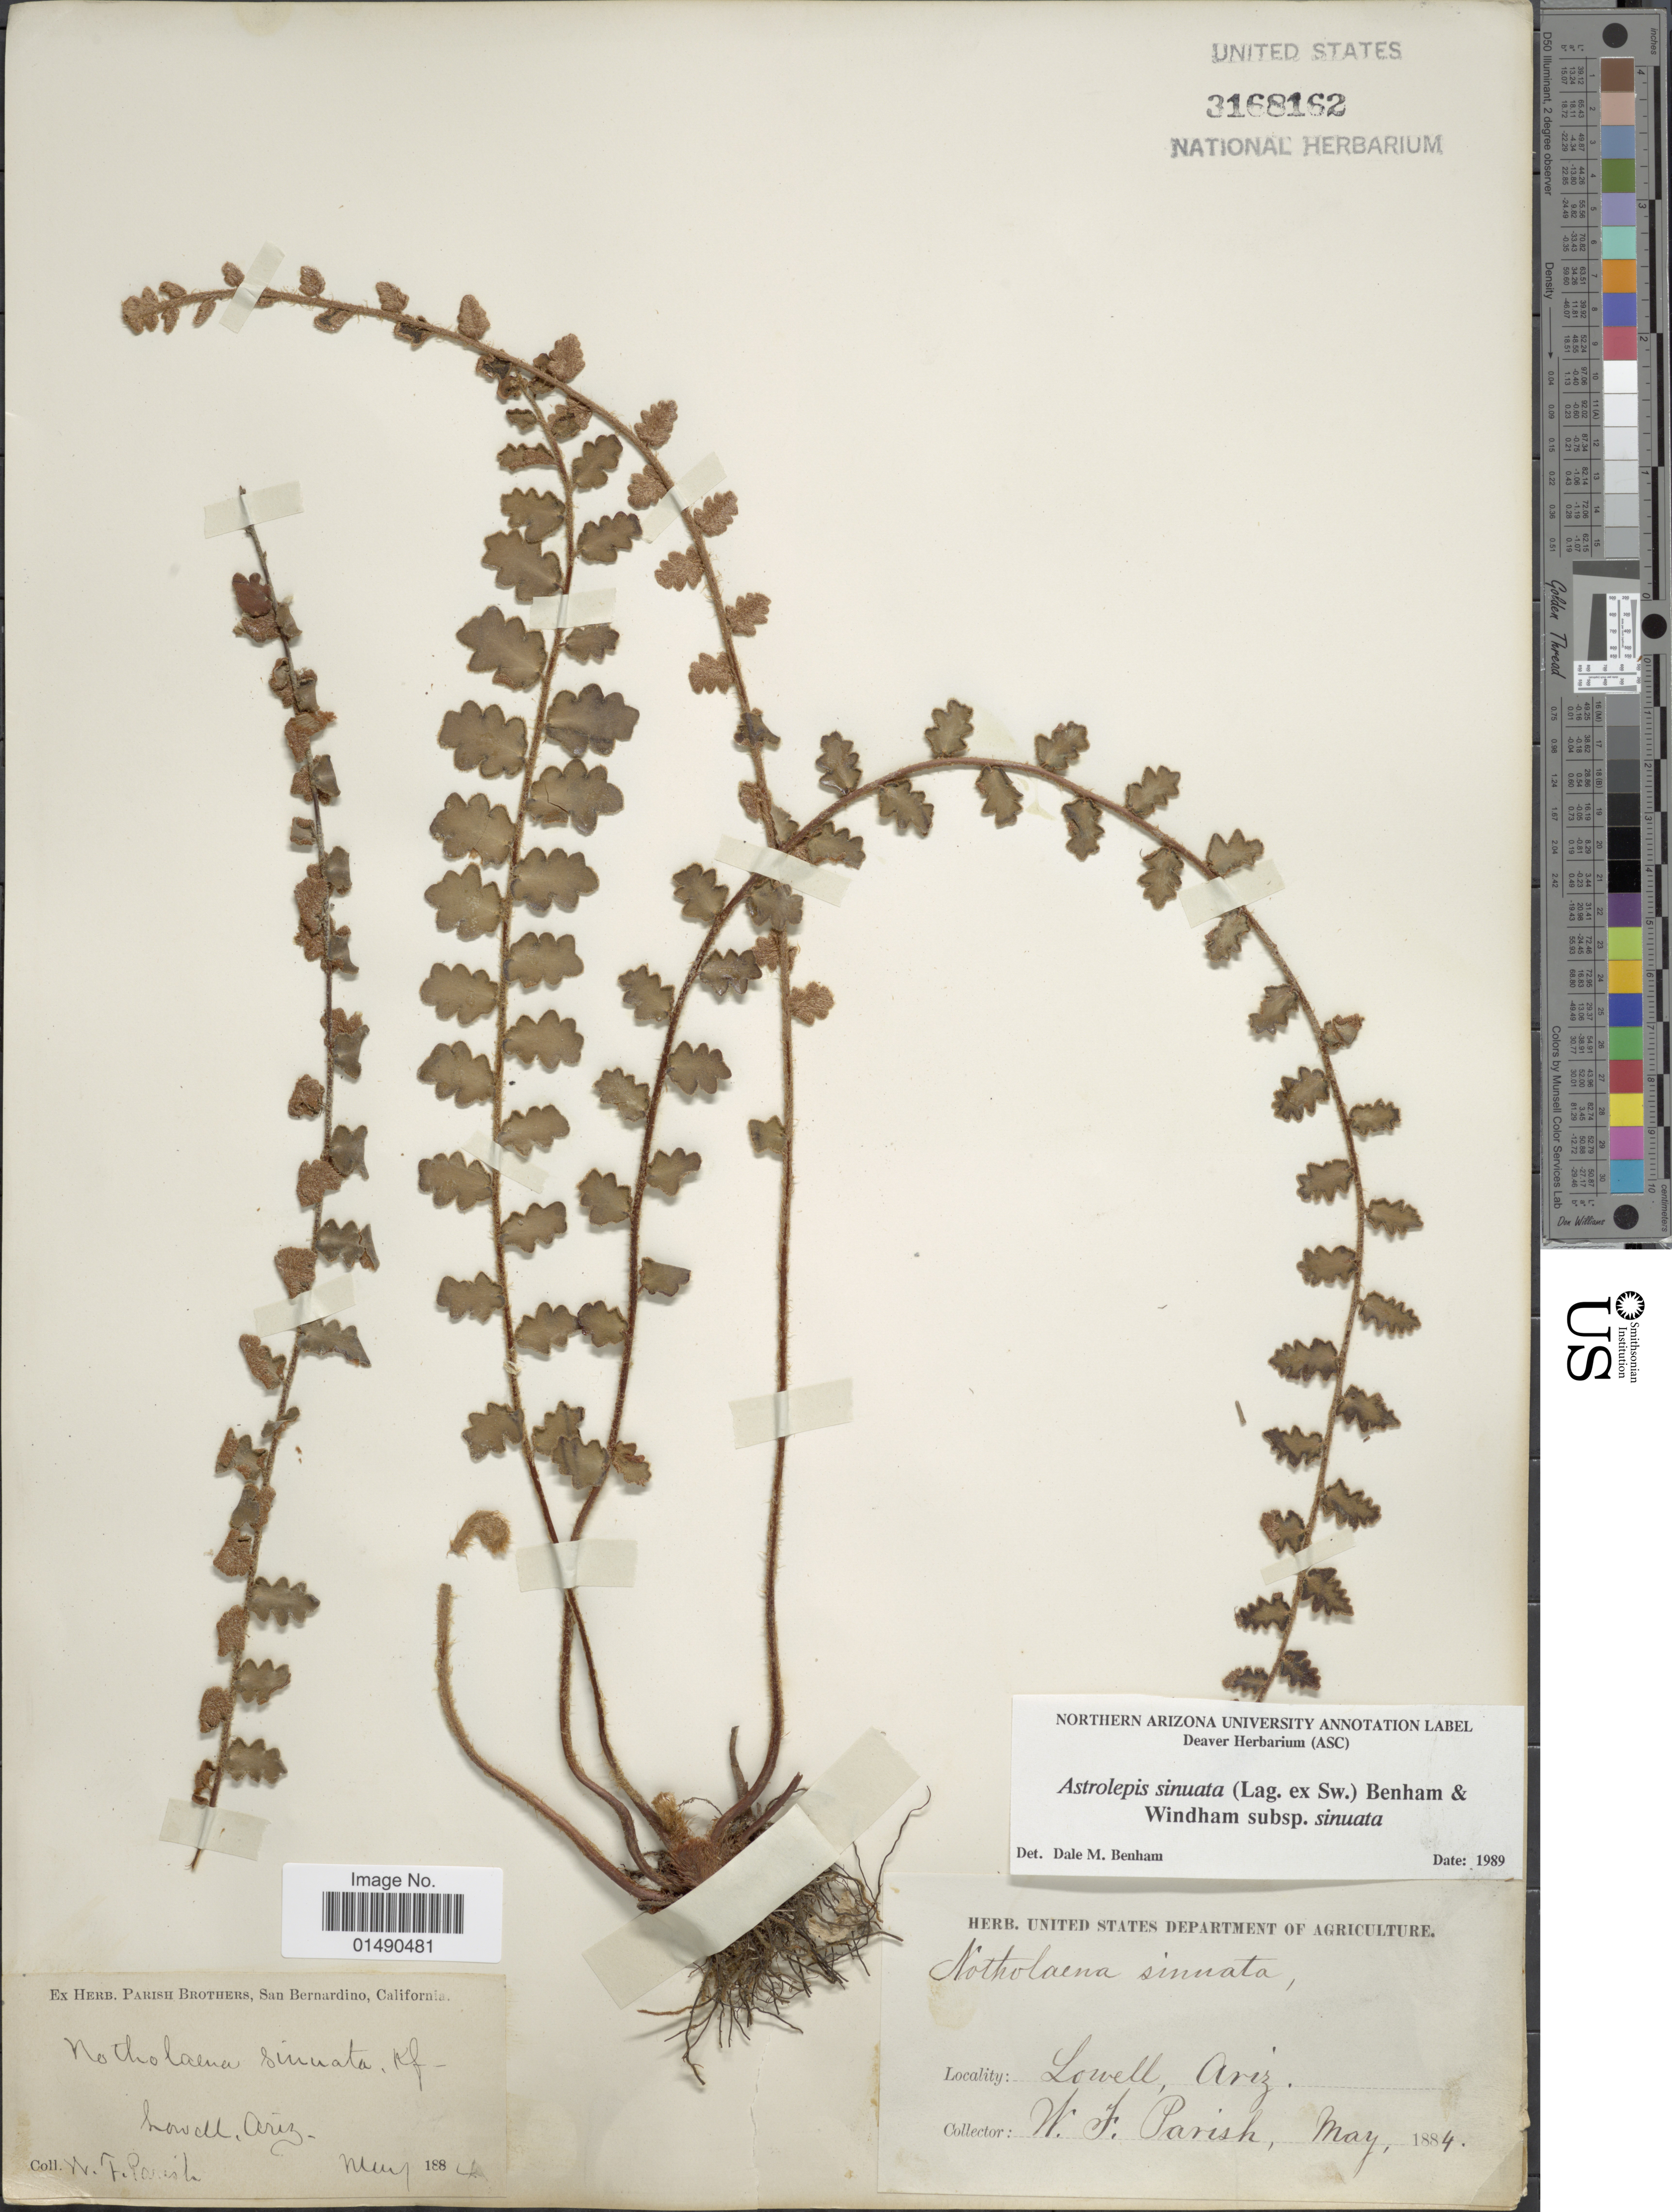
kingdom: Plantae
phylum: Tracheophyta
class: Polypodiopsida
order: Polypodiales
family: Pteridaceae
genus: Astrolepis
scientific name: Astrolepis sinuata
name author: (Lag. ex Sw.) D.M. Benham & Windham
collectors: W. F. Parish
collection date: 1884-05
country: United States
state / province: Arizona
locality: Lowell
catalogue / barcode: US 3168162